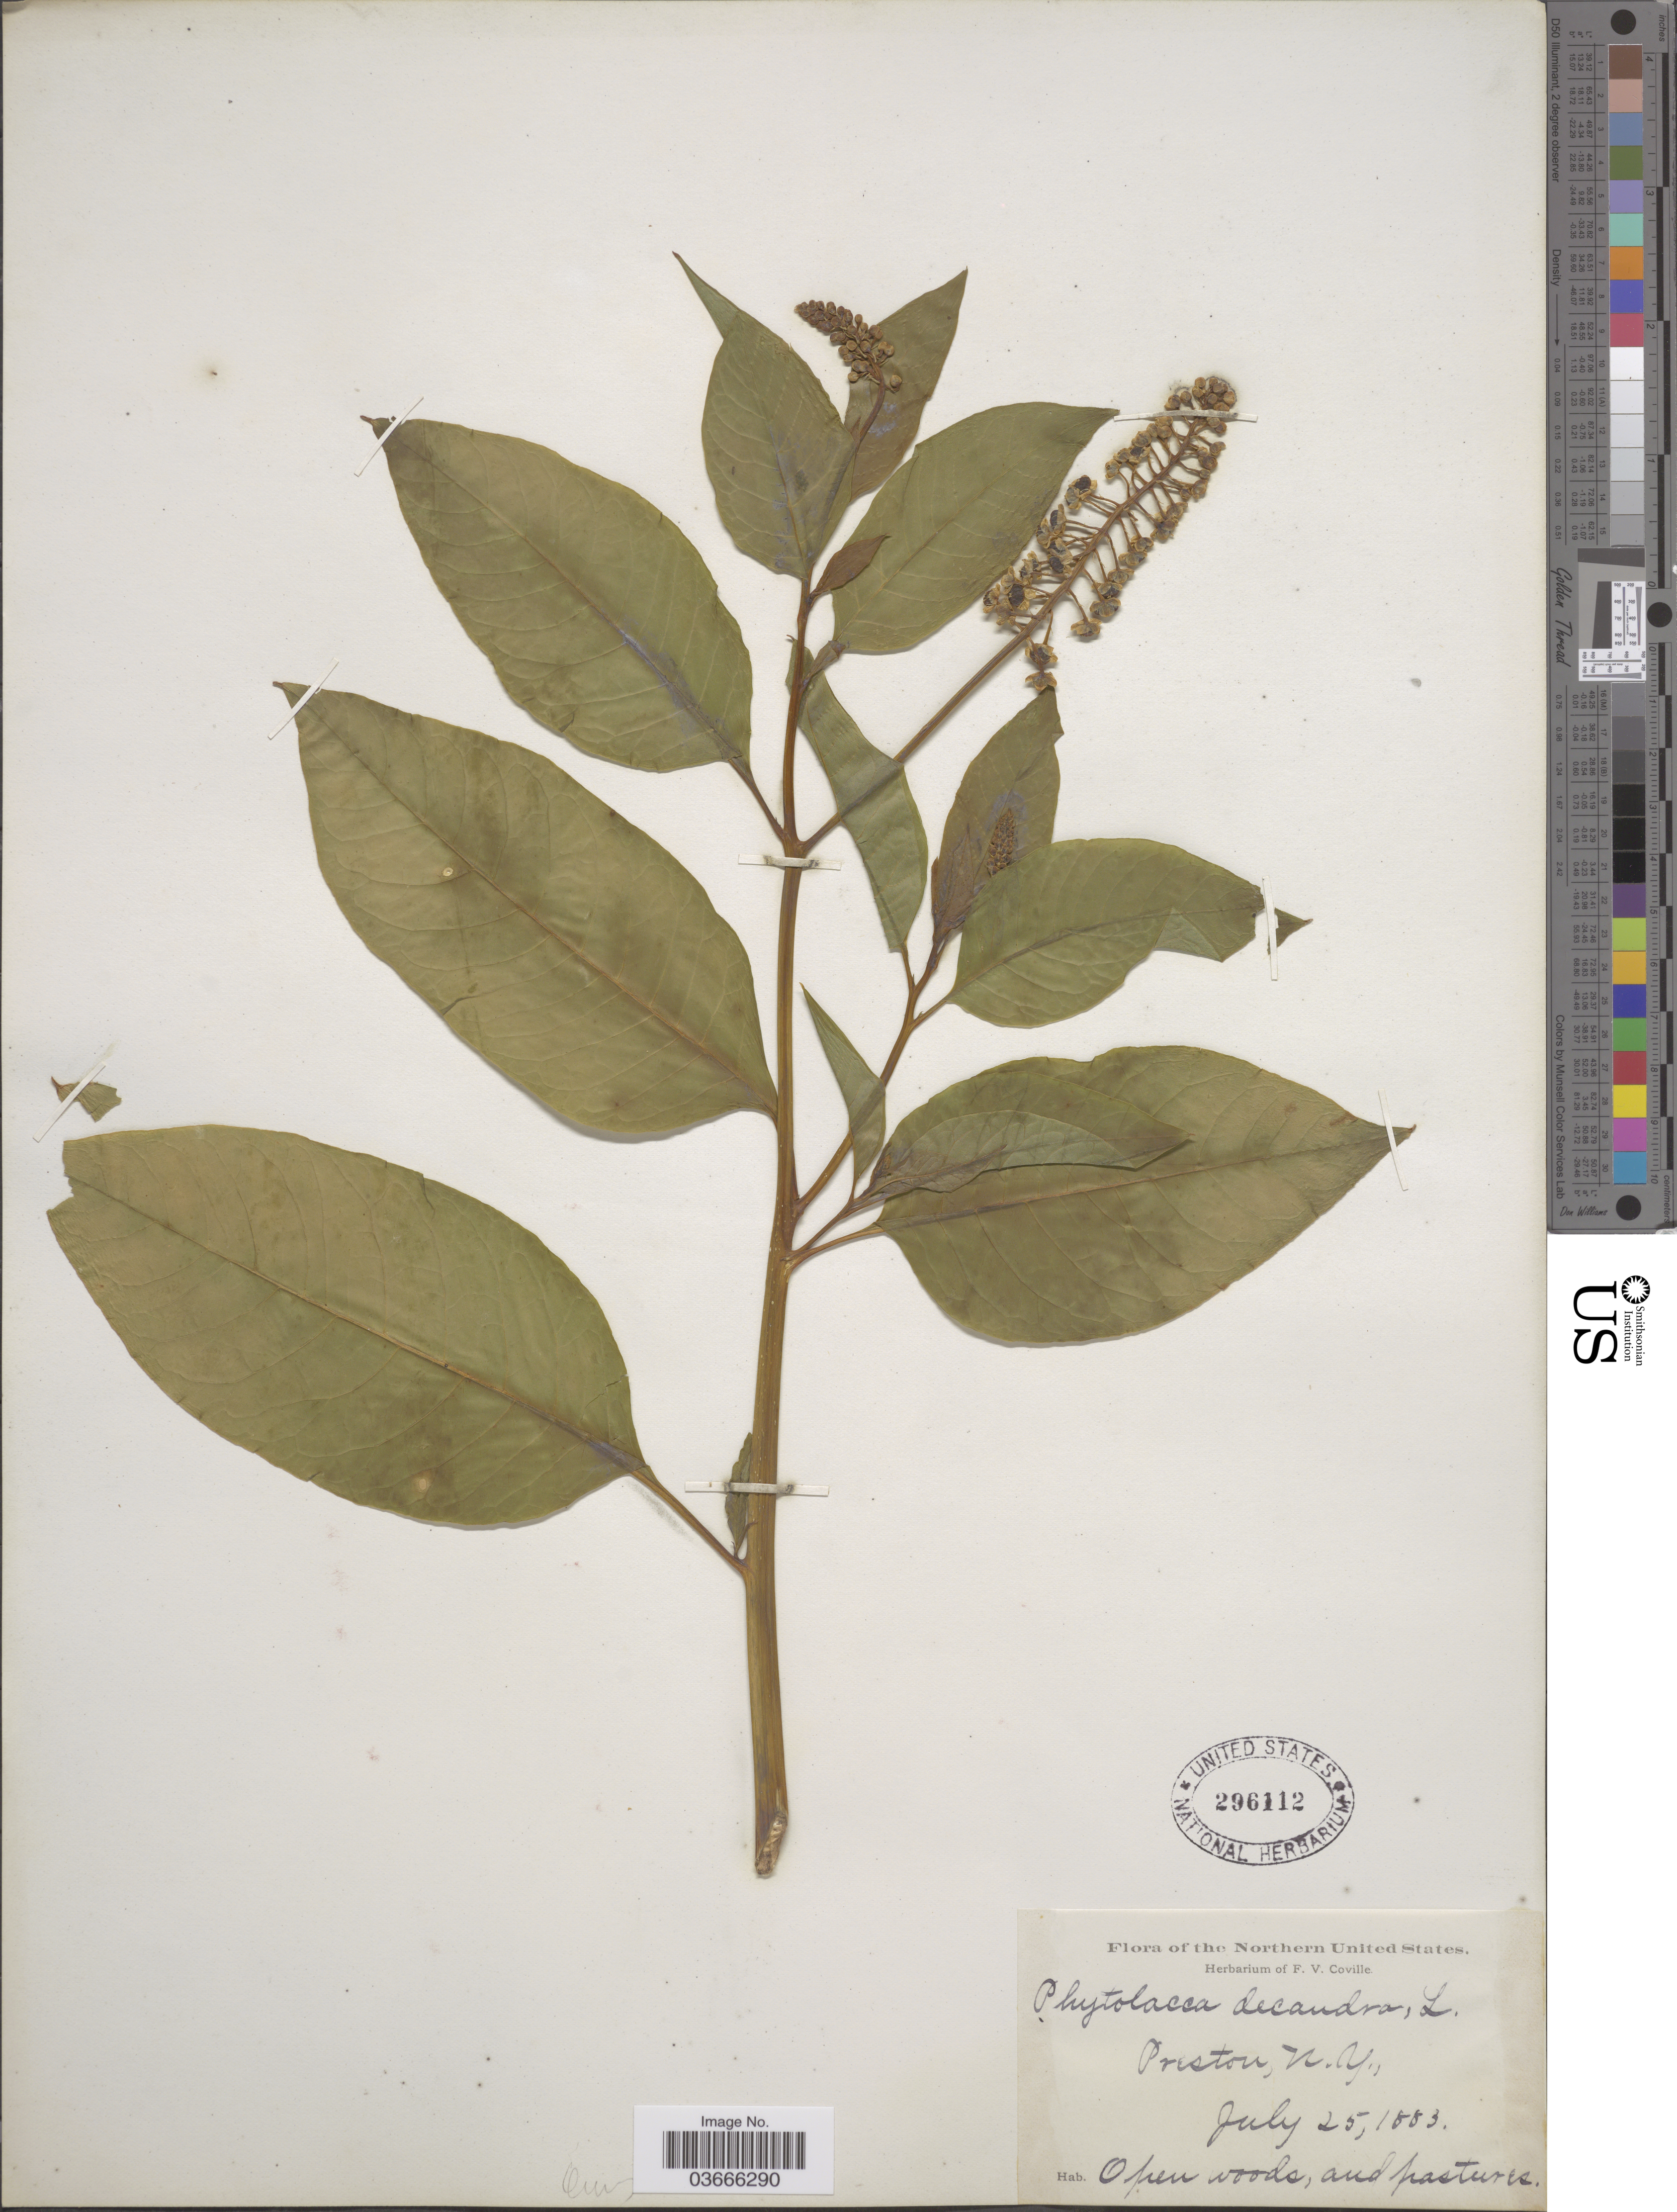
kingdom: Plantae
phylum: Tracheophyta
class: Magnoliopsida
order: Caryophyllales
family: Phytolaccaceae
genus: Phytolacca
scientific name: Phytolacca americana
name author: L.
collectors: ex herb. F. V. Coville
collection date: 1883-07-25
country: United States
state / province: New York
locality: Northern United States. Preston.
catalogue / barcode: US 296112